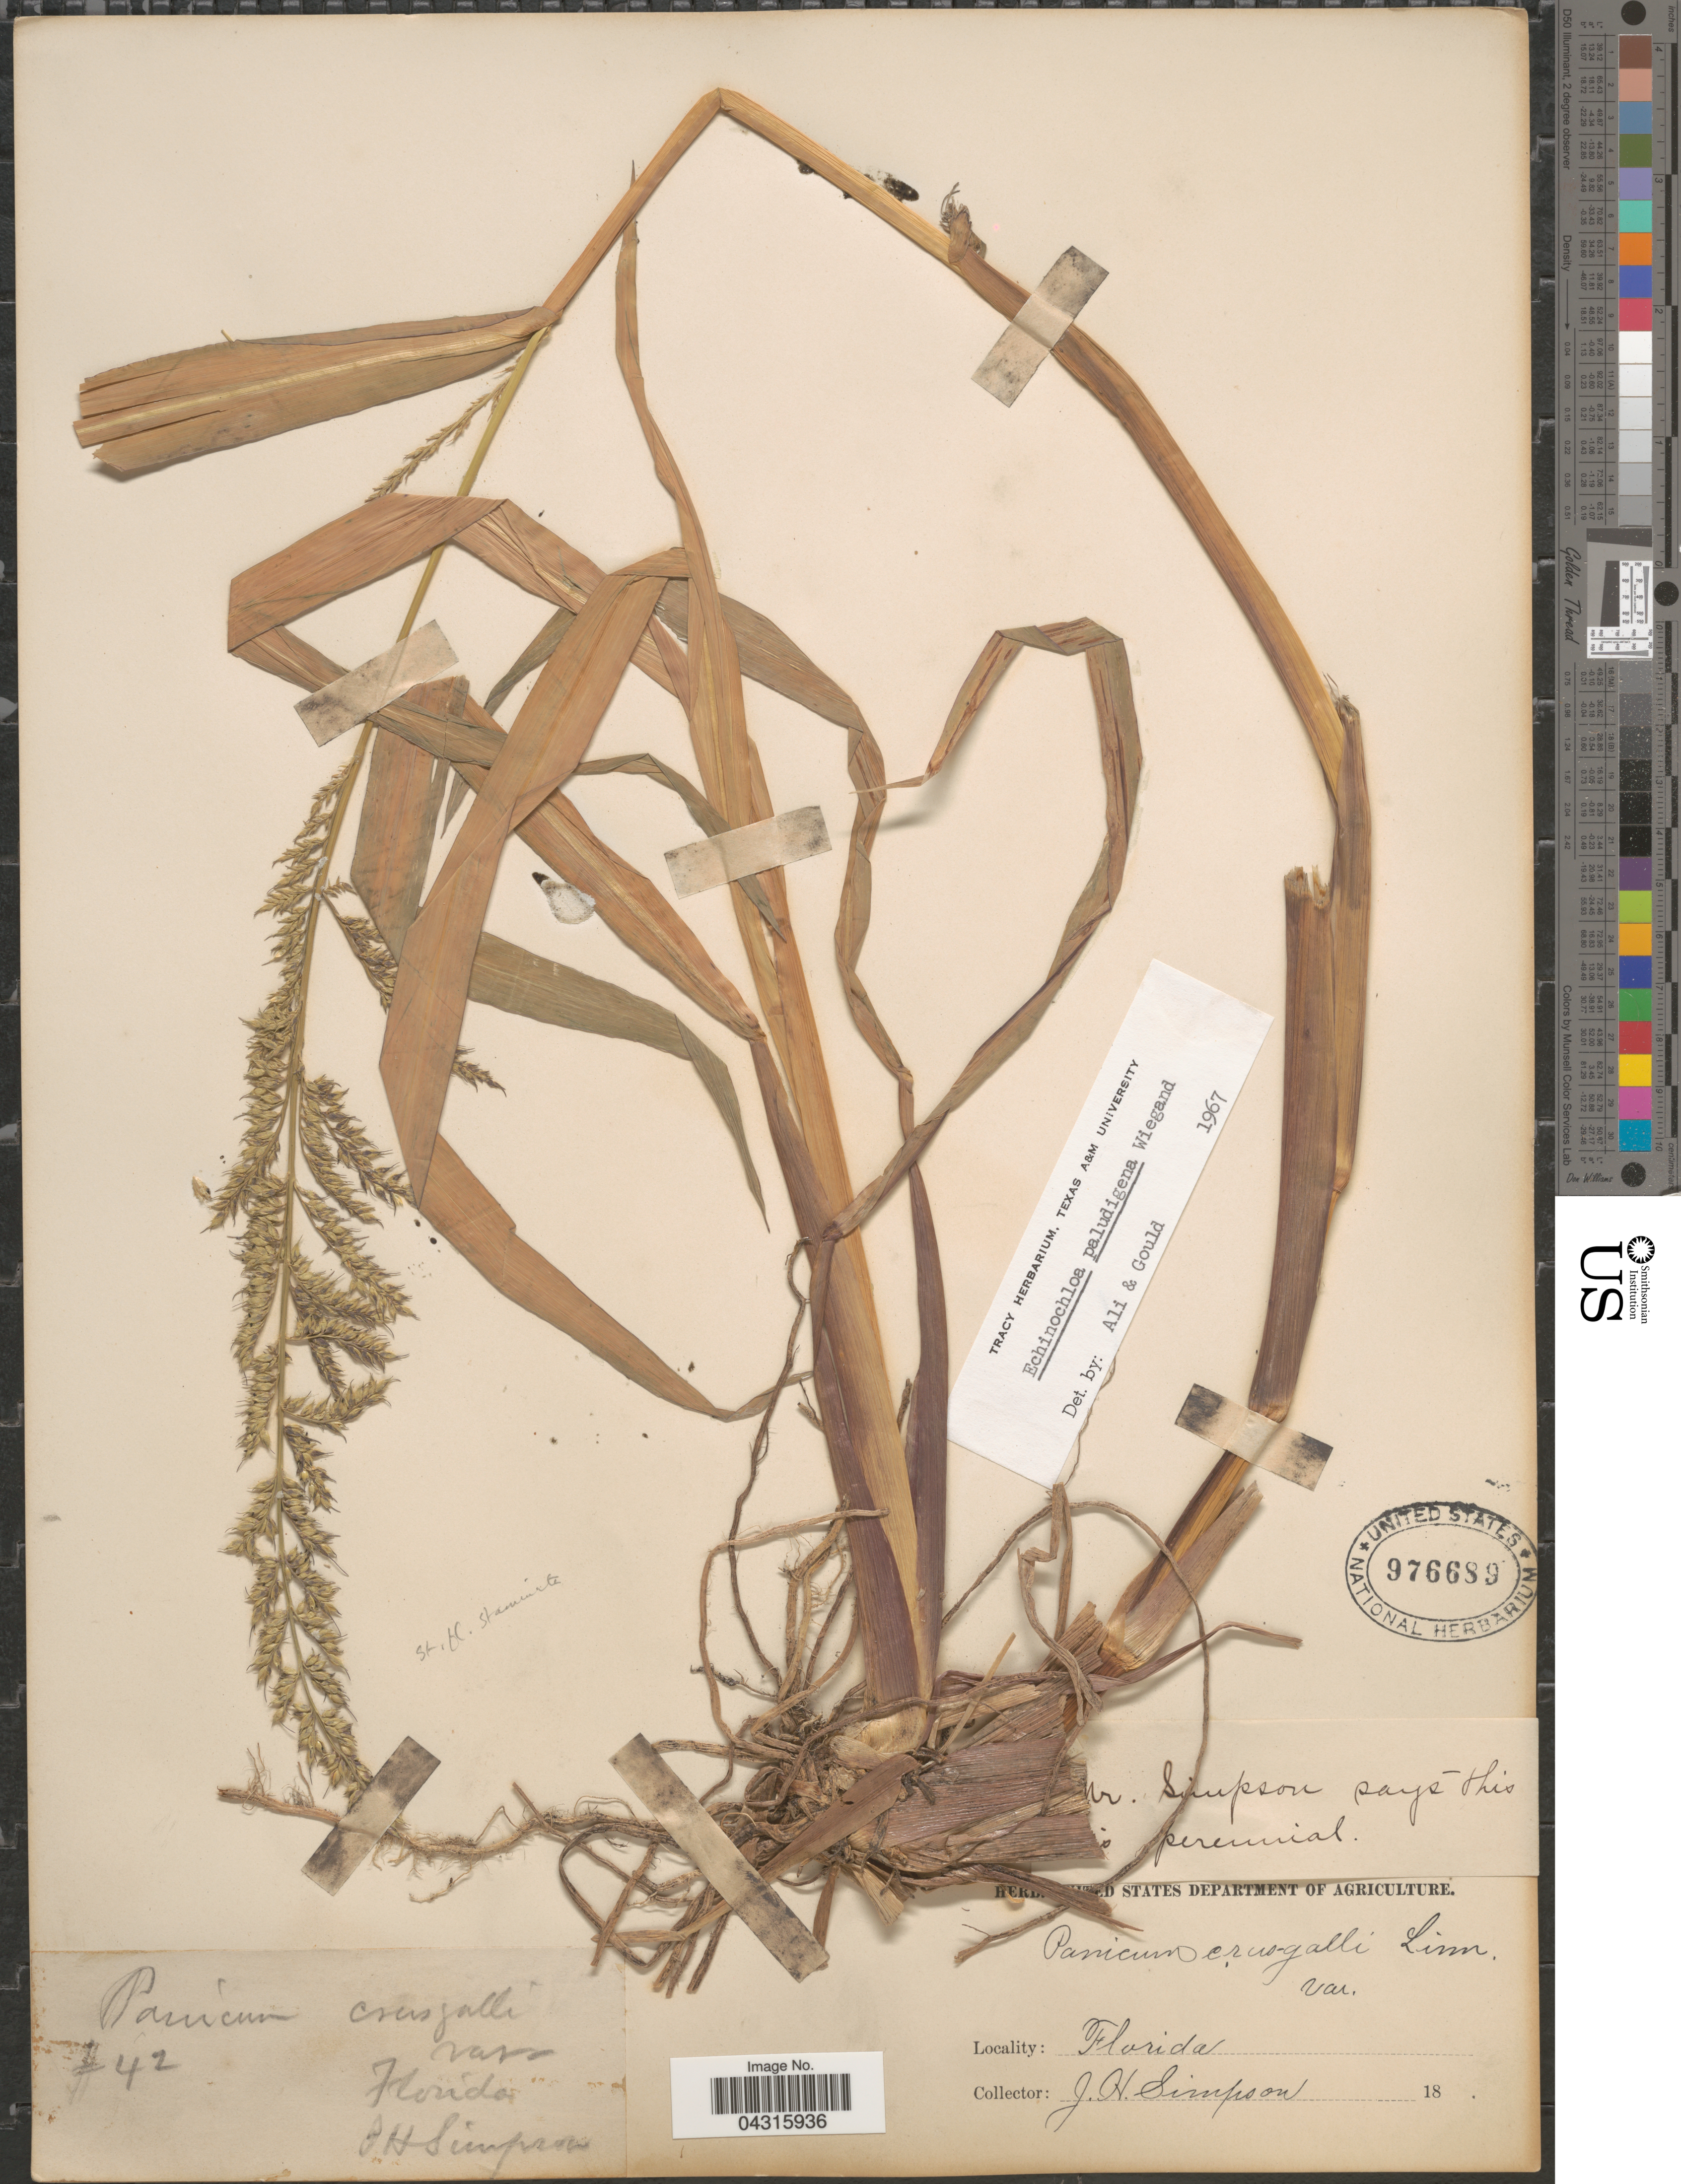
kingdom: Plantae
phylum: Tracheophyta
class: Liliopsida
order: Poales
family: Poaceae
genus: Echinochloa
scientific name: Echinochloa paludigena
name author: Wiegand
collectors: J. H. Simpson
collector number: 42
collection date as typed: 18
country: United States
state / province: Florida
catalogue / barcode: US 976689